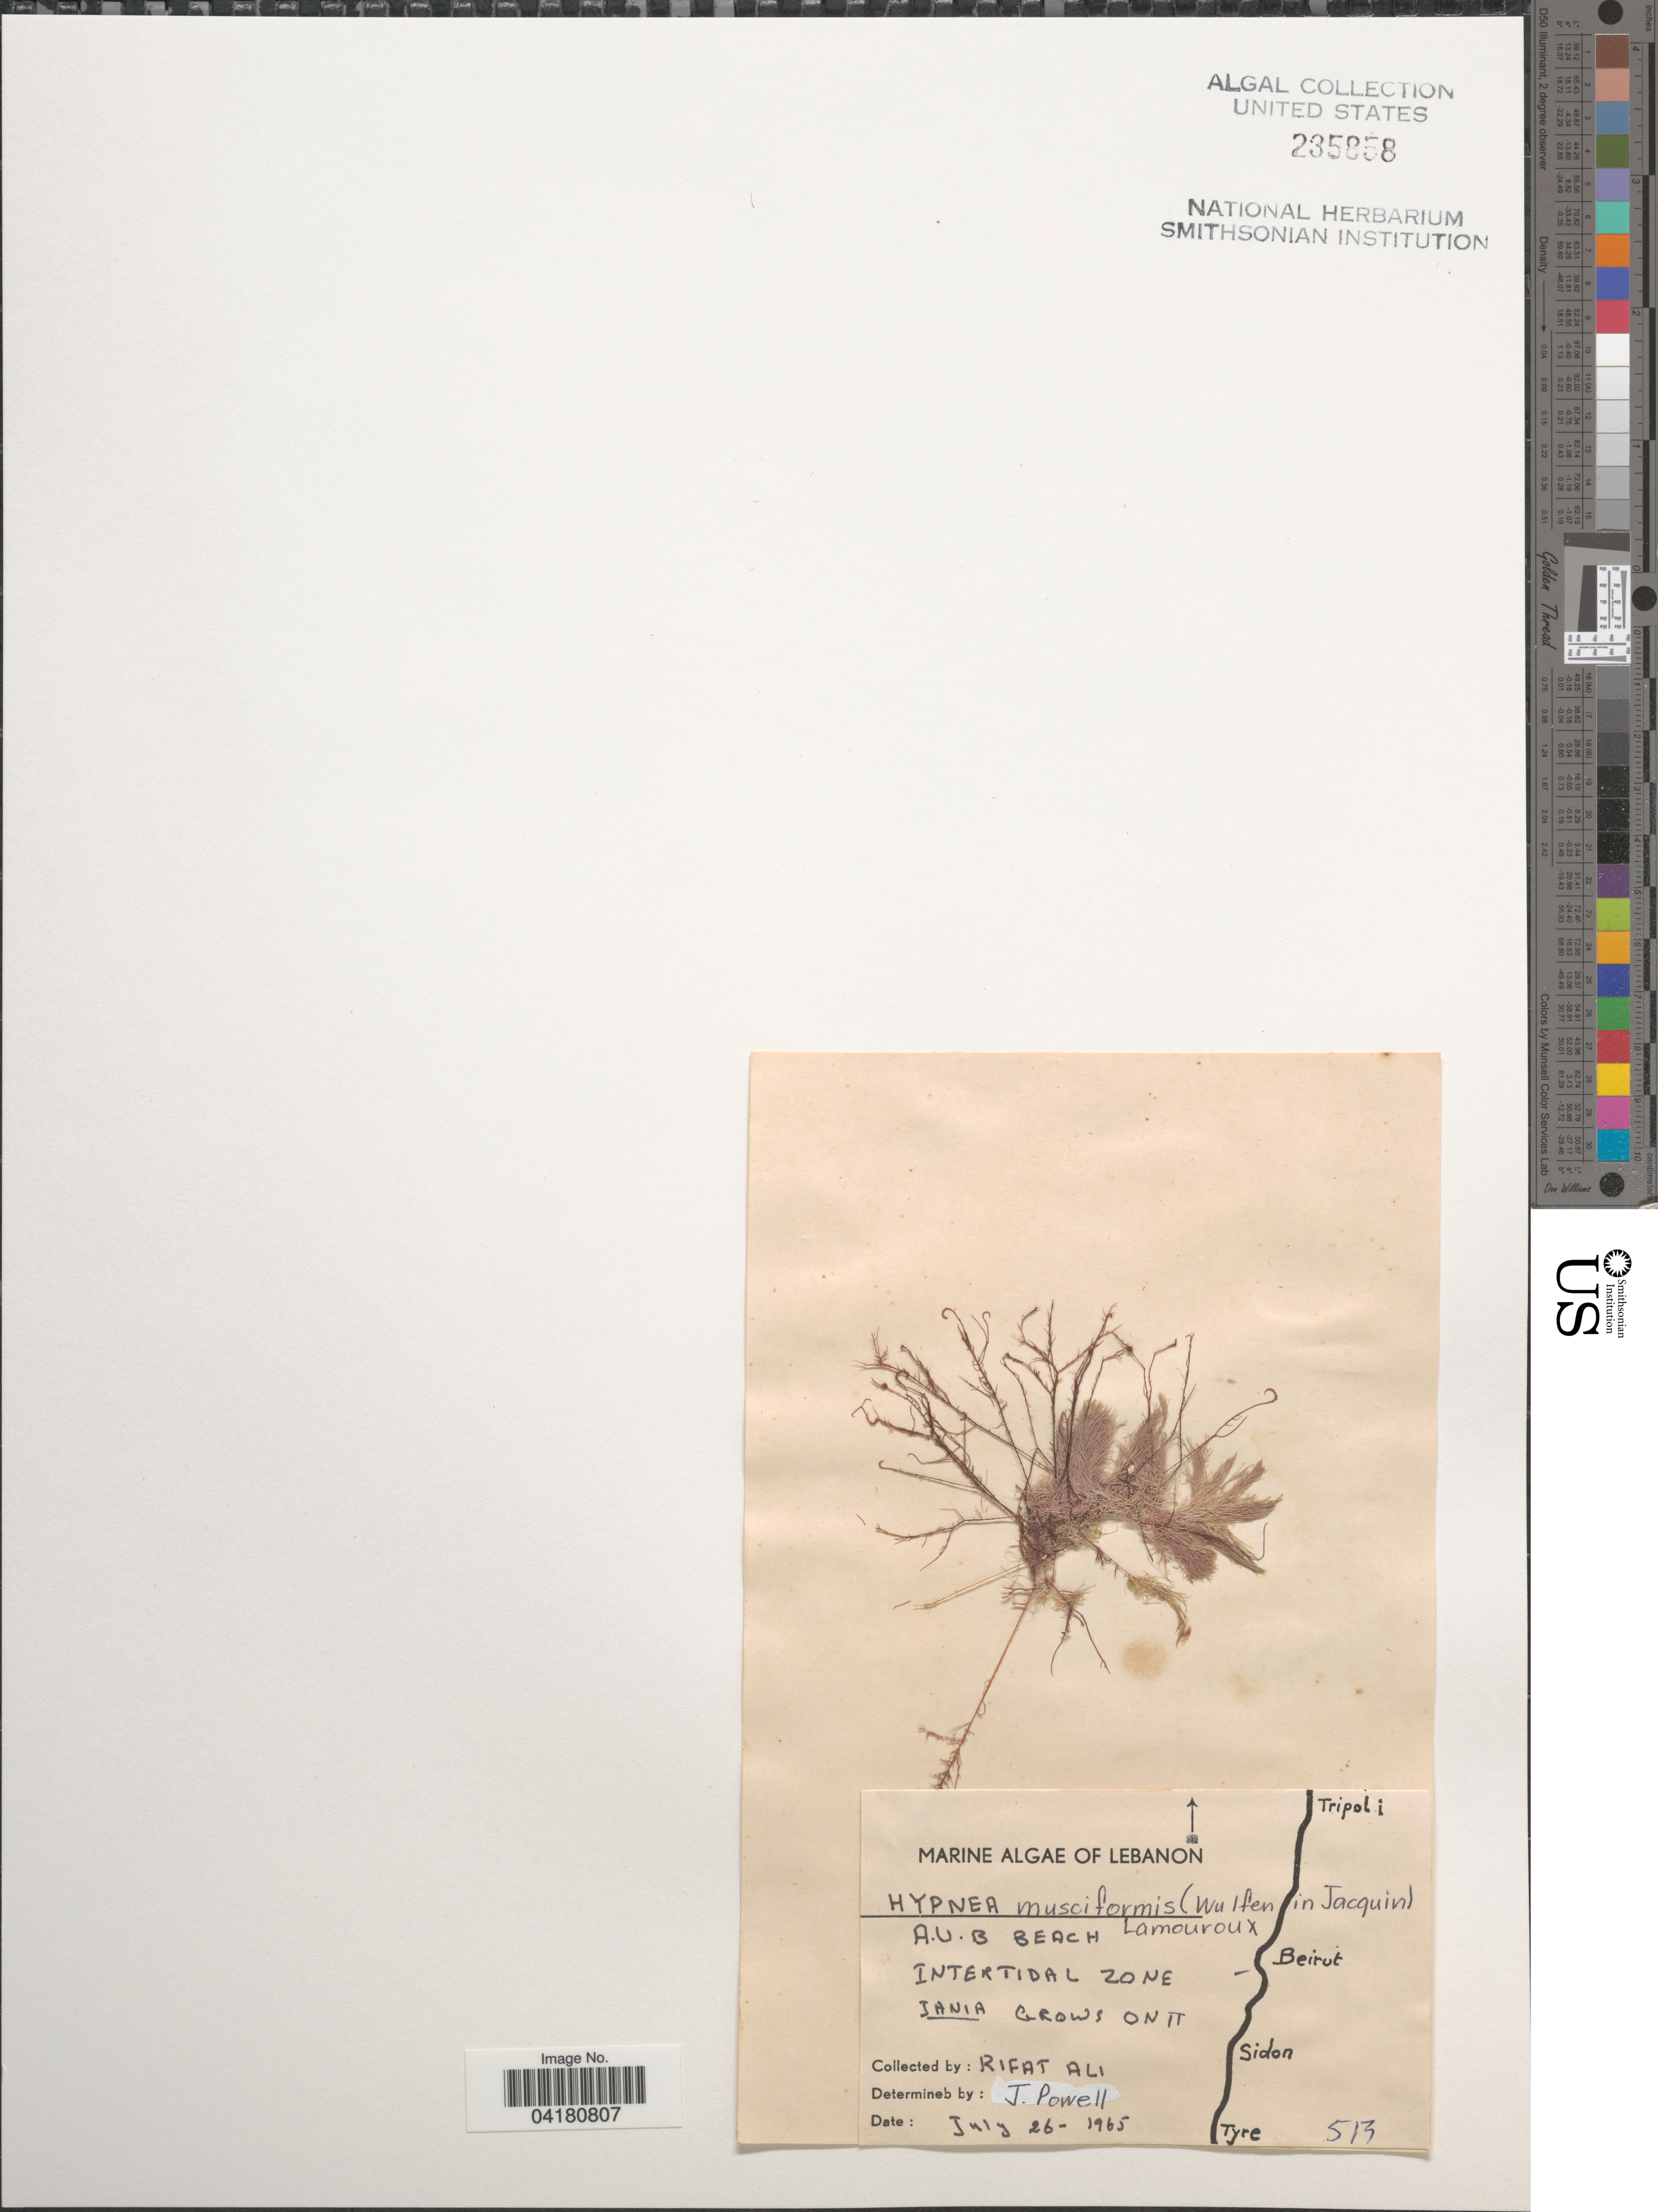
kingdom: Plantae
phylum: Rhodophyta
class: Florideophyceae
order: Gigartinales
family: Cystocloniaceae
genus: Hypnea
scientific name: Hypnea musciformis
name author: (Wulfen) J.V.Lamouroux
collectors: R. Ali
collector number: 513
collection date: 1965-07-26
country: Lebanon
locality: A.U.B. beach intertidal zone.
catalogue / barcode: US 235858